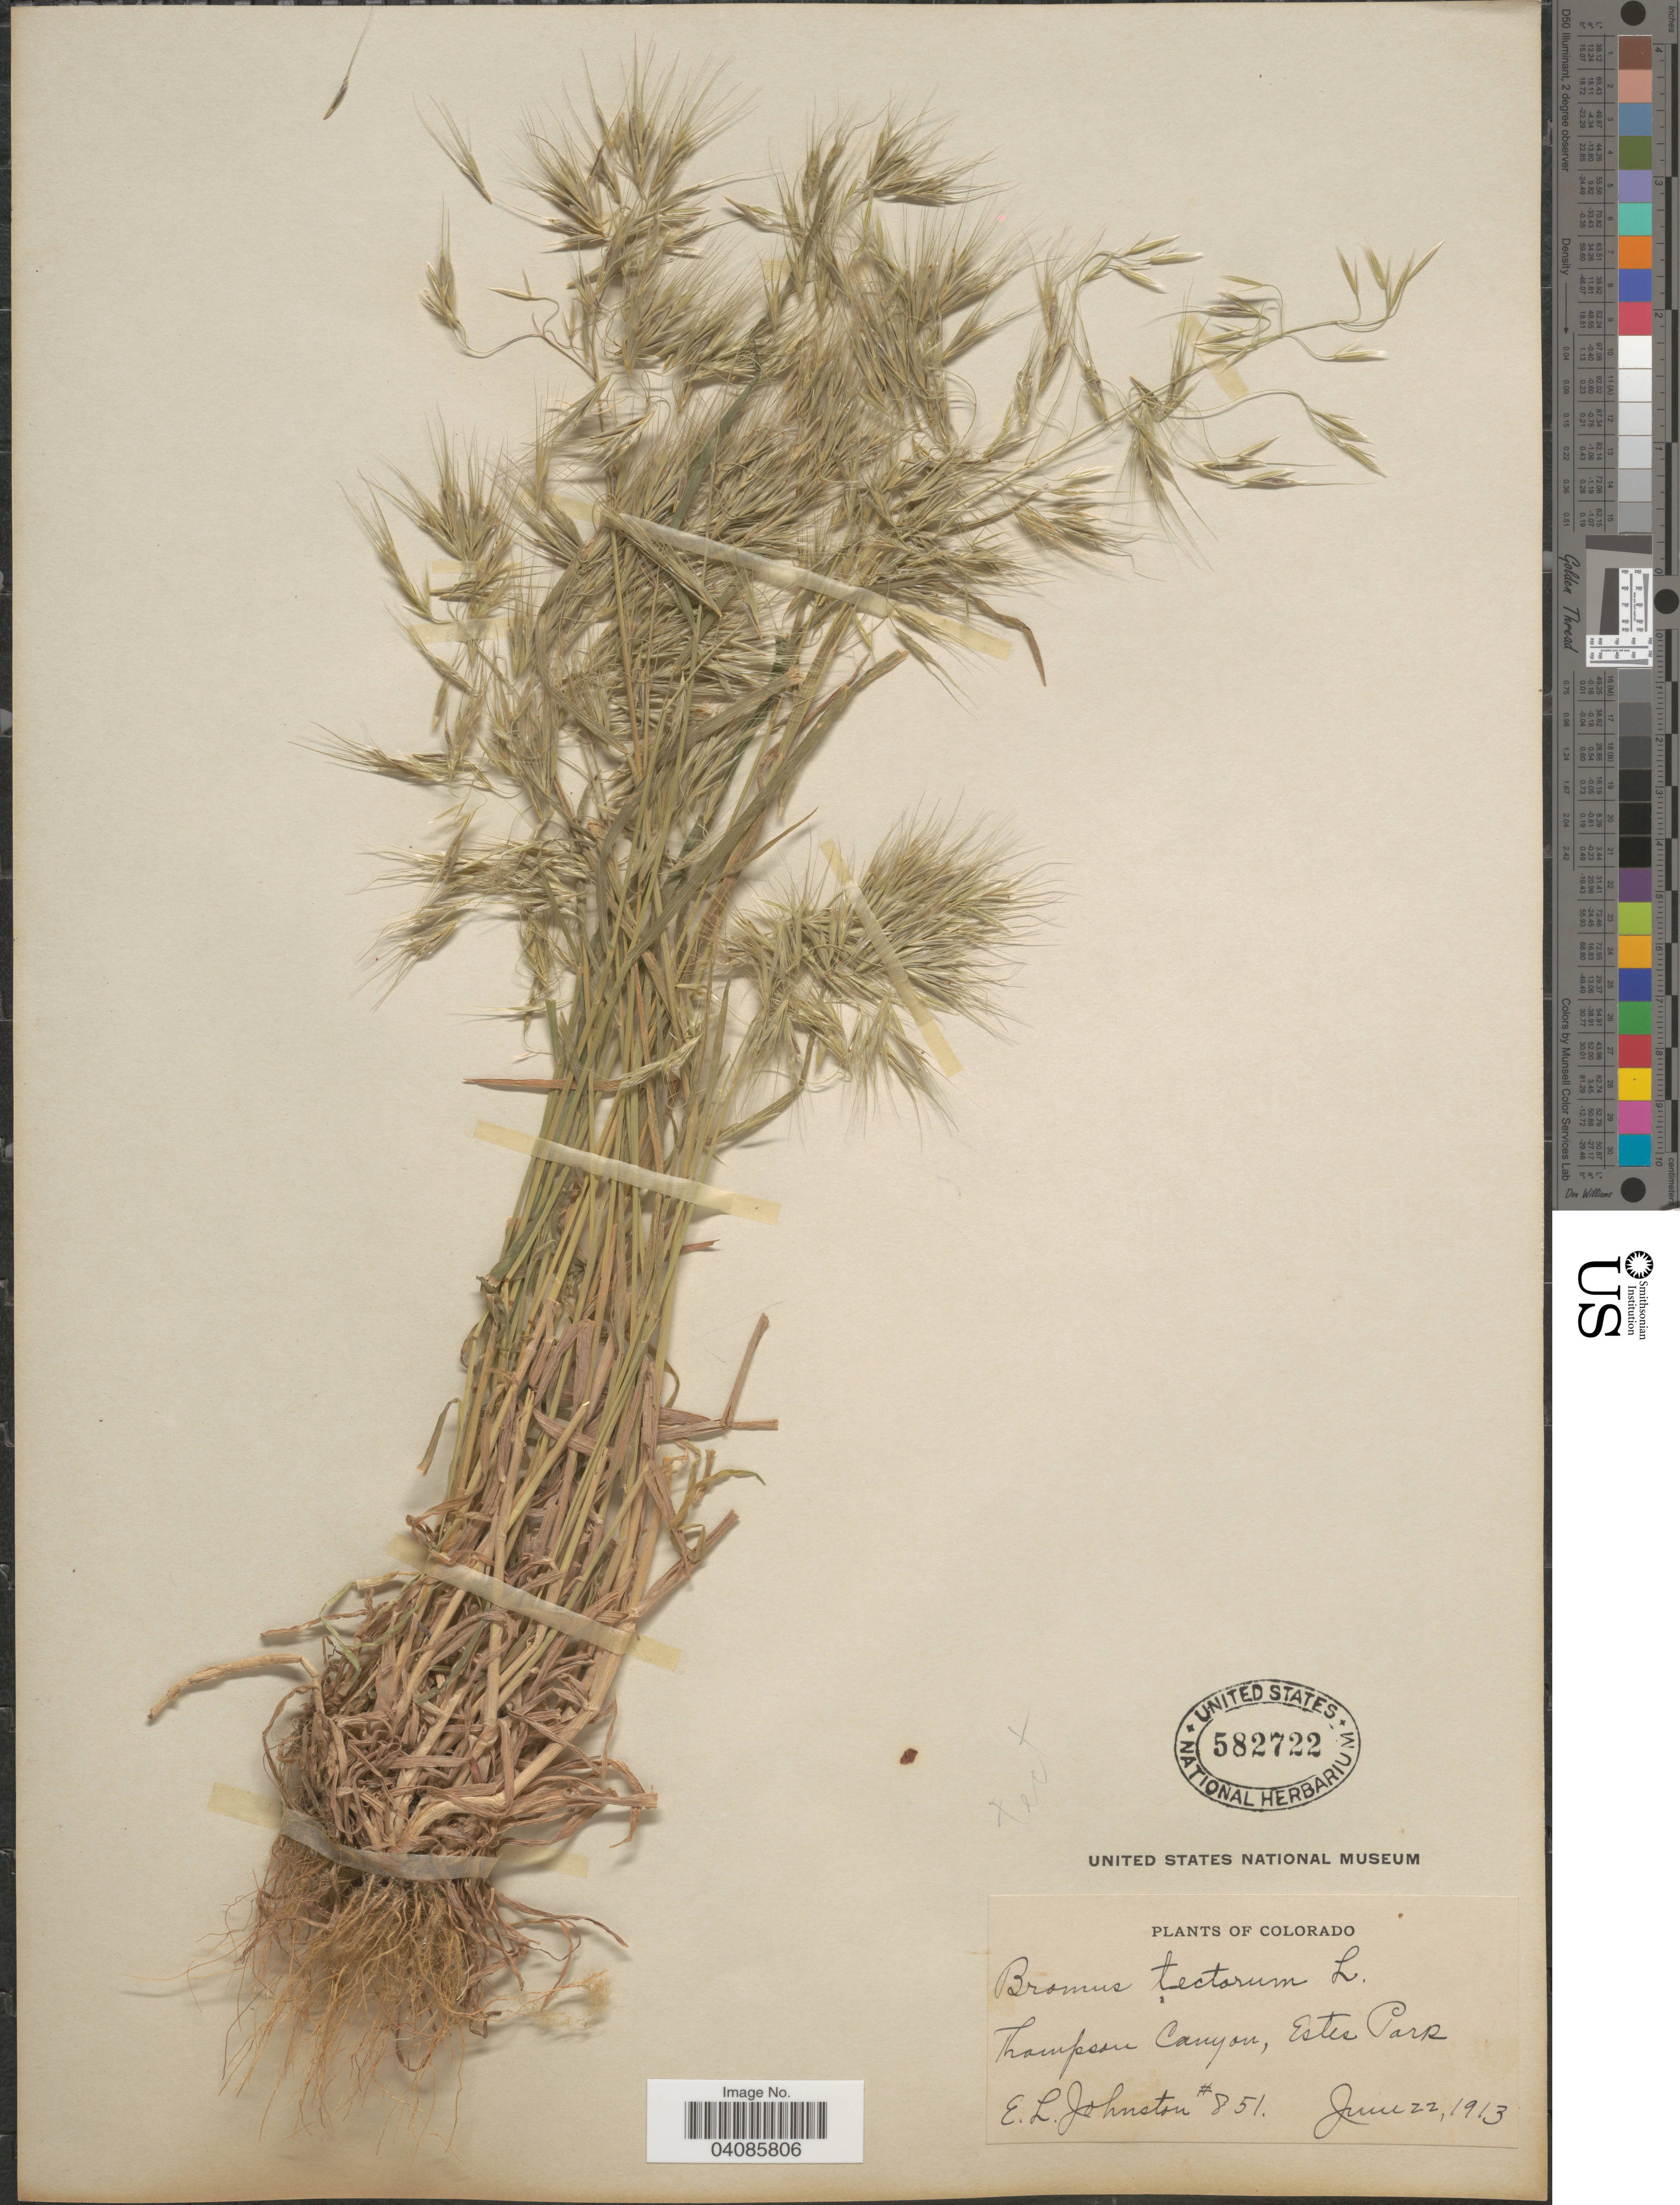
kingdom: Plantae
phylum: Tracheophyta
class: Liliopsida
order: Poales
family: Poaceae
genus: Bromus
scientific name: Bromus tectorum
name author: L.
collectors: E. L. Johnston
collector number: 851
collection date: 1913-06-22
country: United States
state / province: Colorado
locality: Thompson Canyon, Estes Park.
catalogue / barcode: US 582722